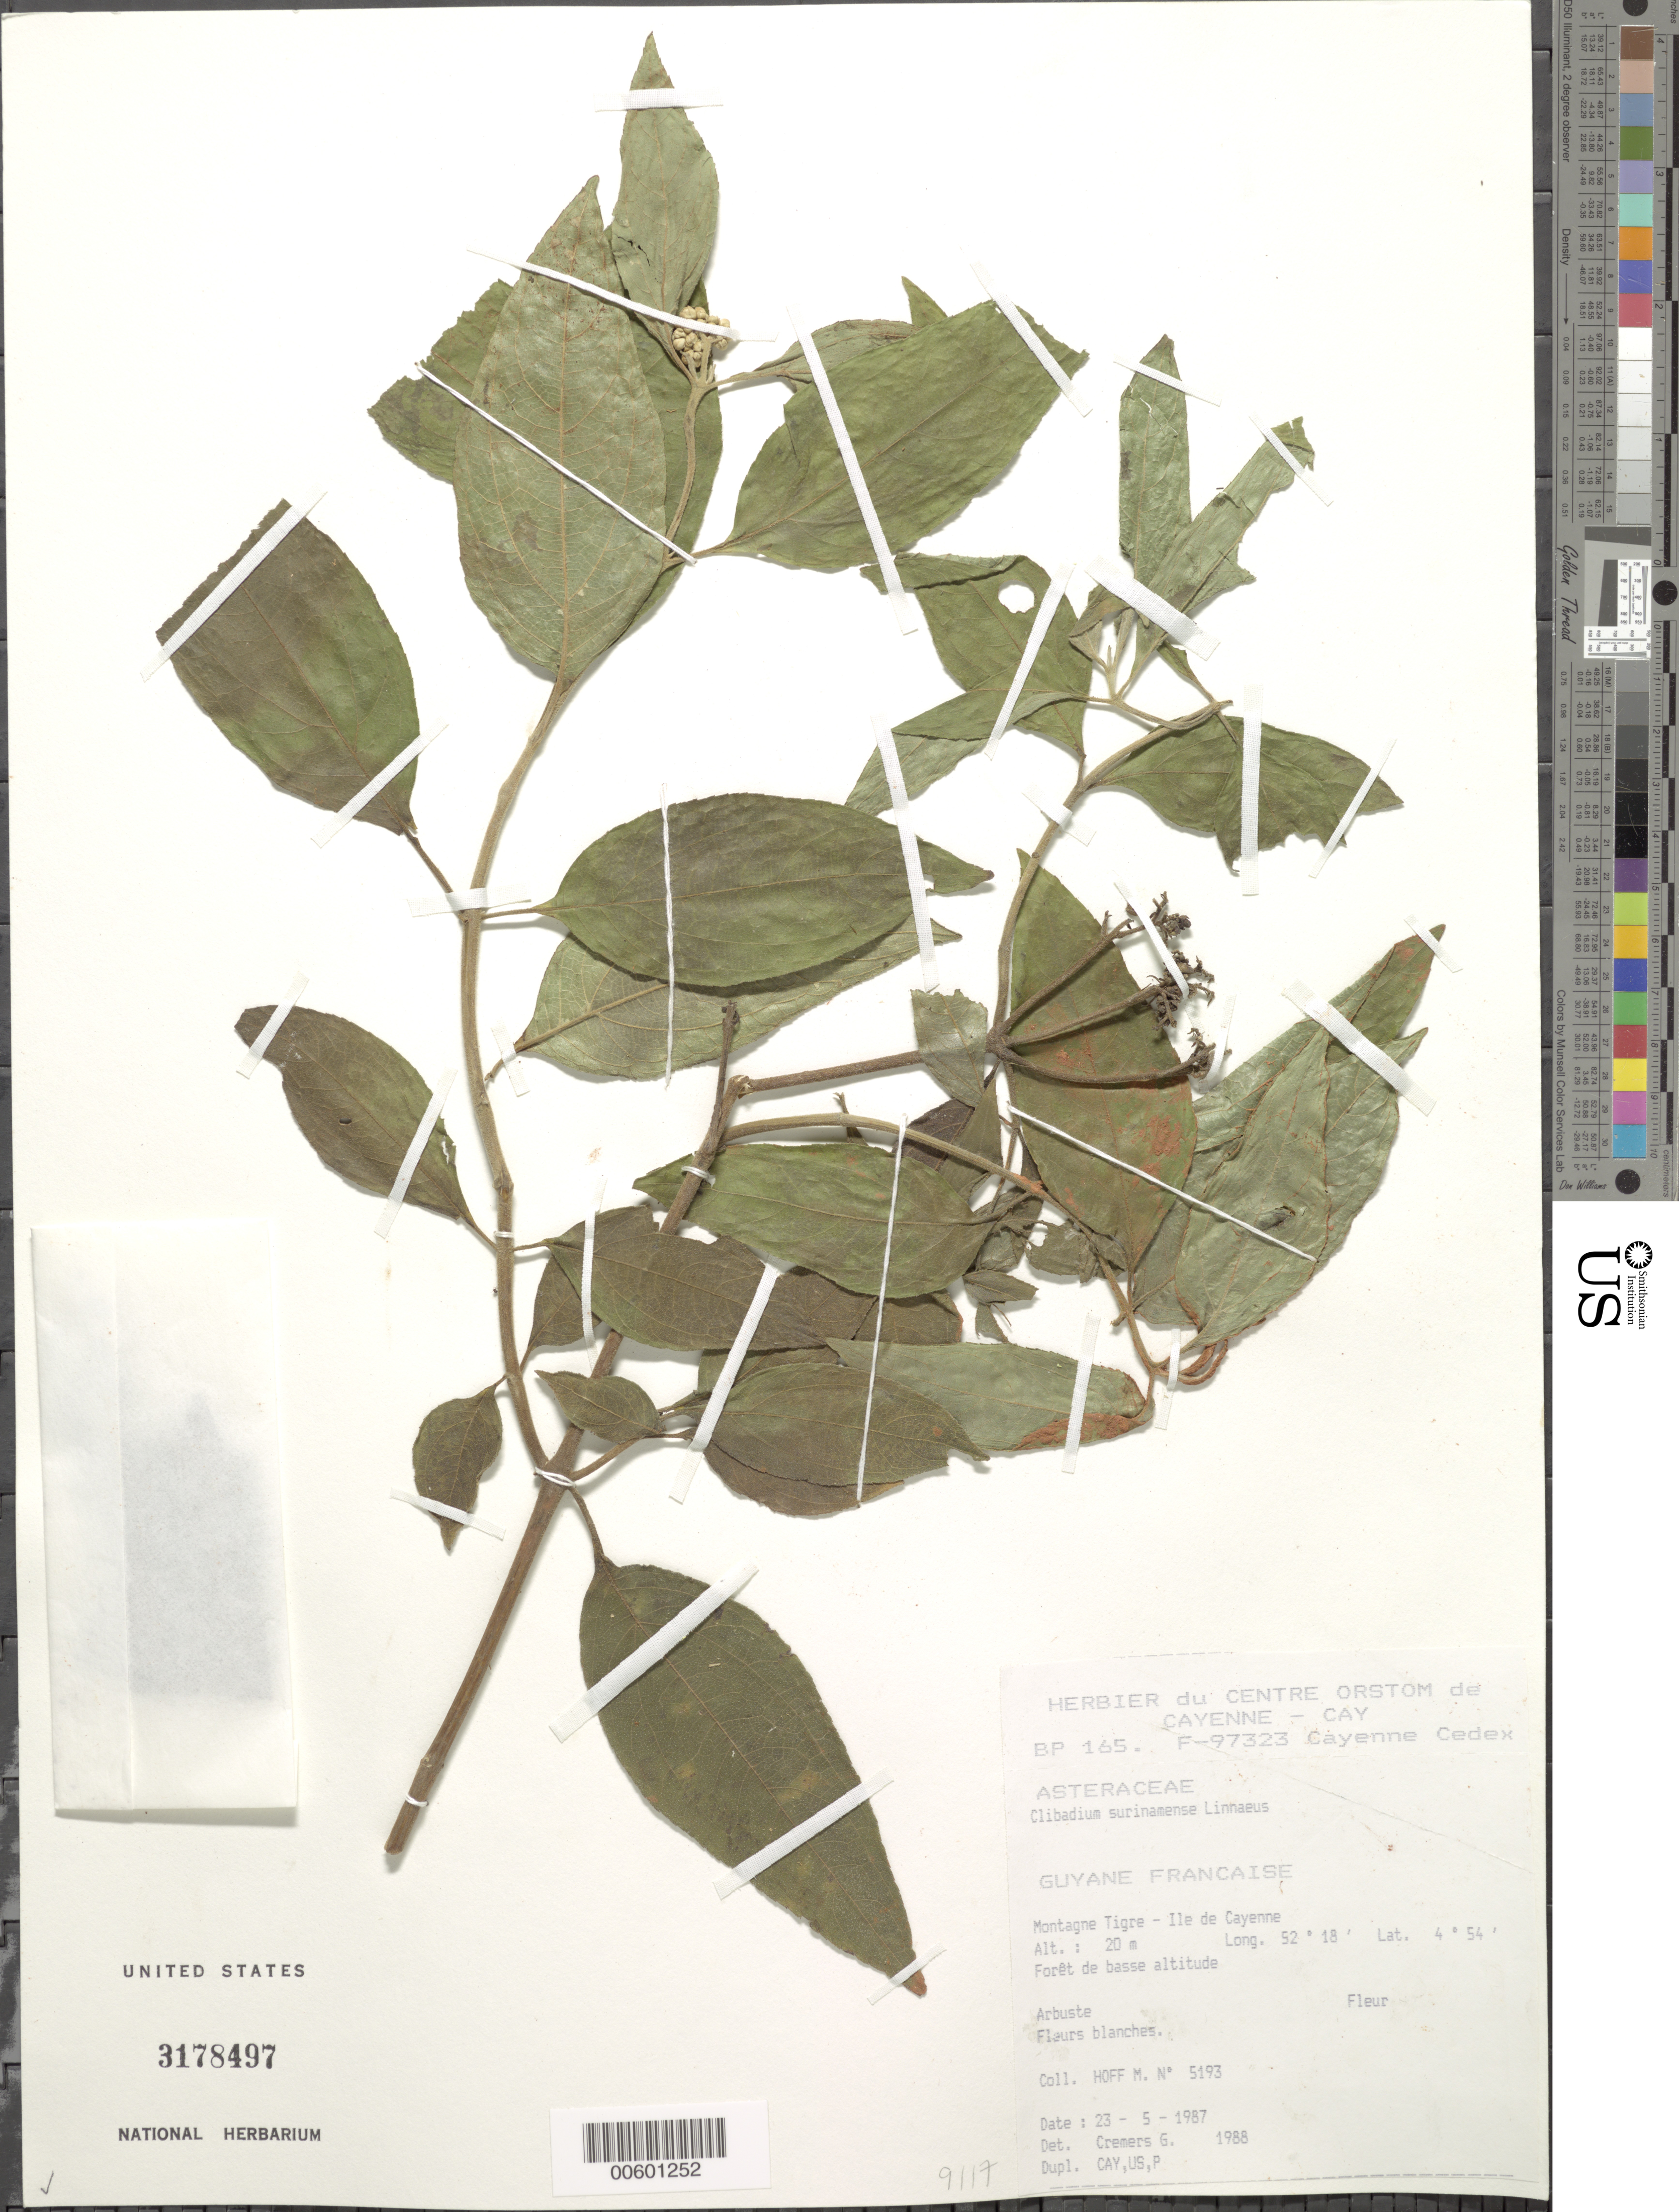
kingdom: Plantae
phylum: Tracheophyta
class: Magnoliopsida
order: Asterales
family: Asteraceae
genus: Clibadium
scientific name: Clibadium surinamense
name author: L.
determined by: Cremers, Georges A.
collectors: M. Hoff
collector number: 5193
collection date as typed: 23-May-87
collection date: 1987-05-23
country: French Guiana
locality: Montagne Tigre, Ile de Cayenne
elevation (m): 20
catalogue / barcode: US 3178497